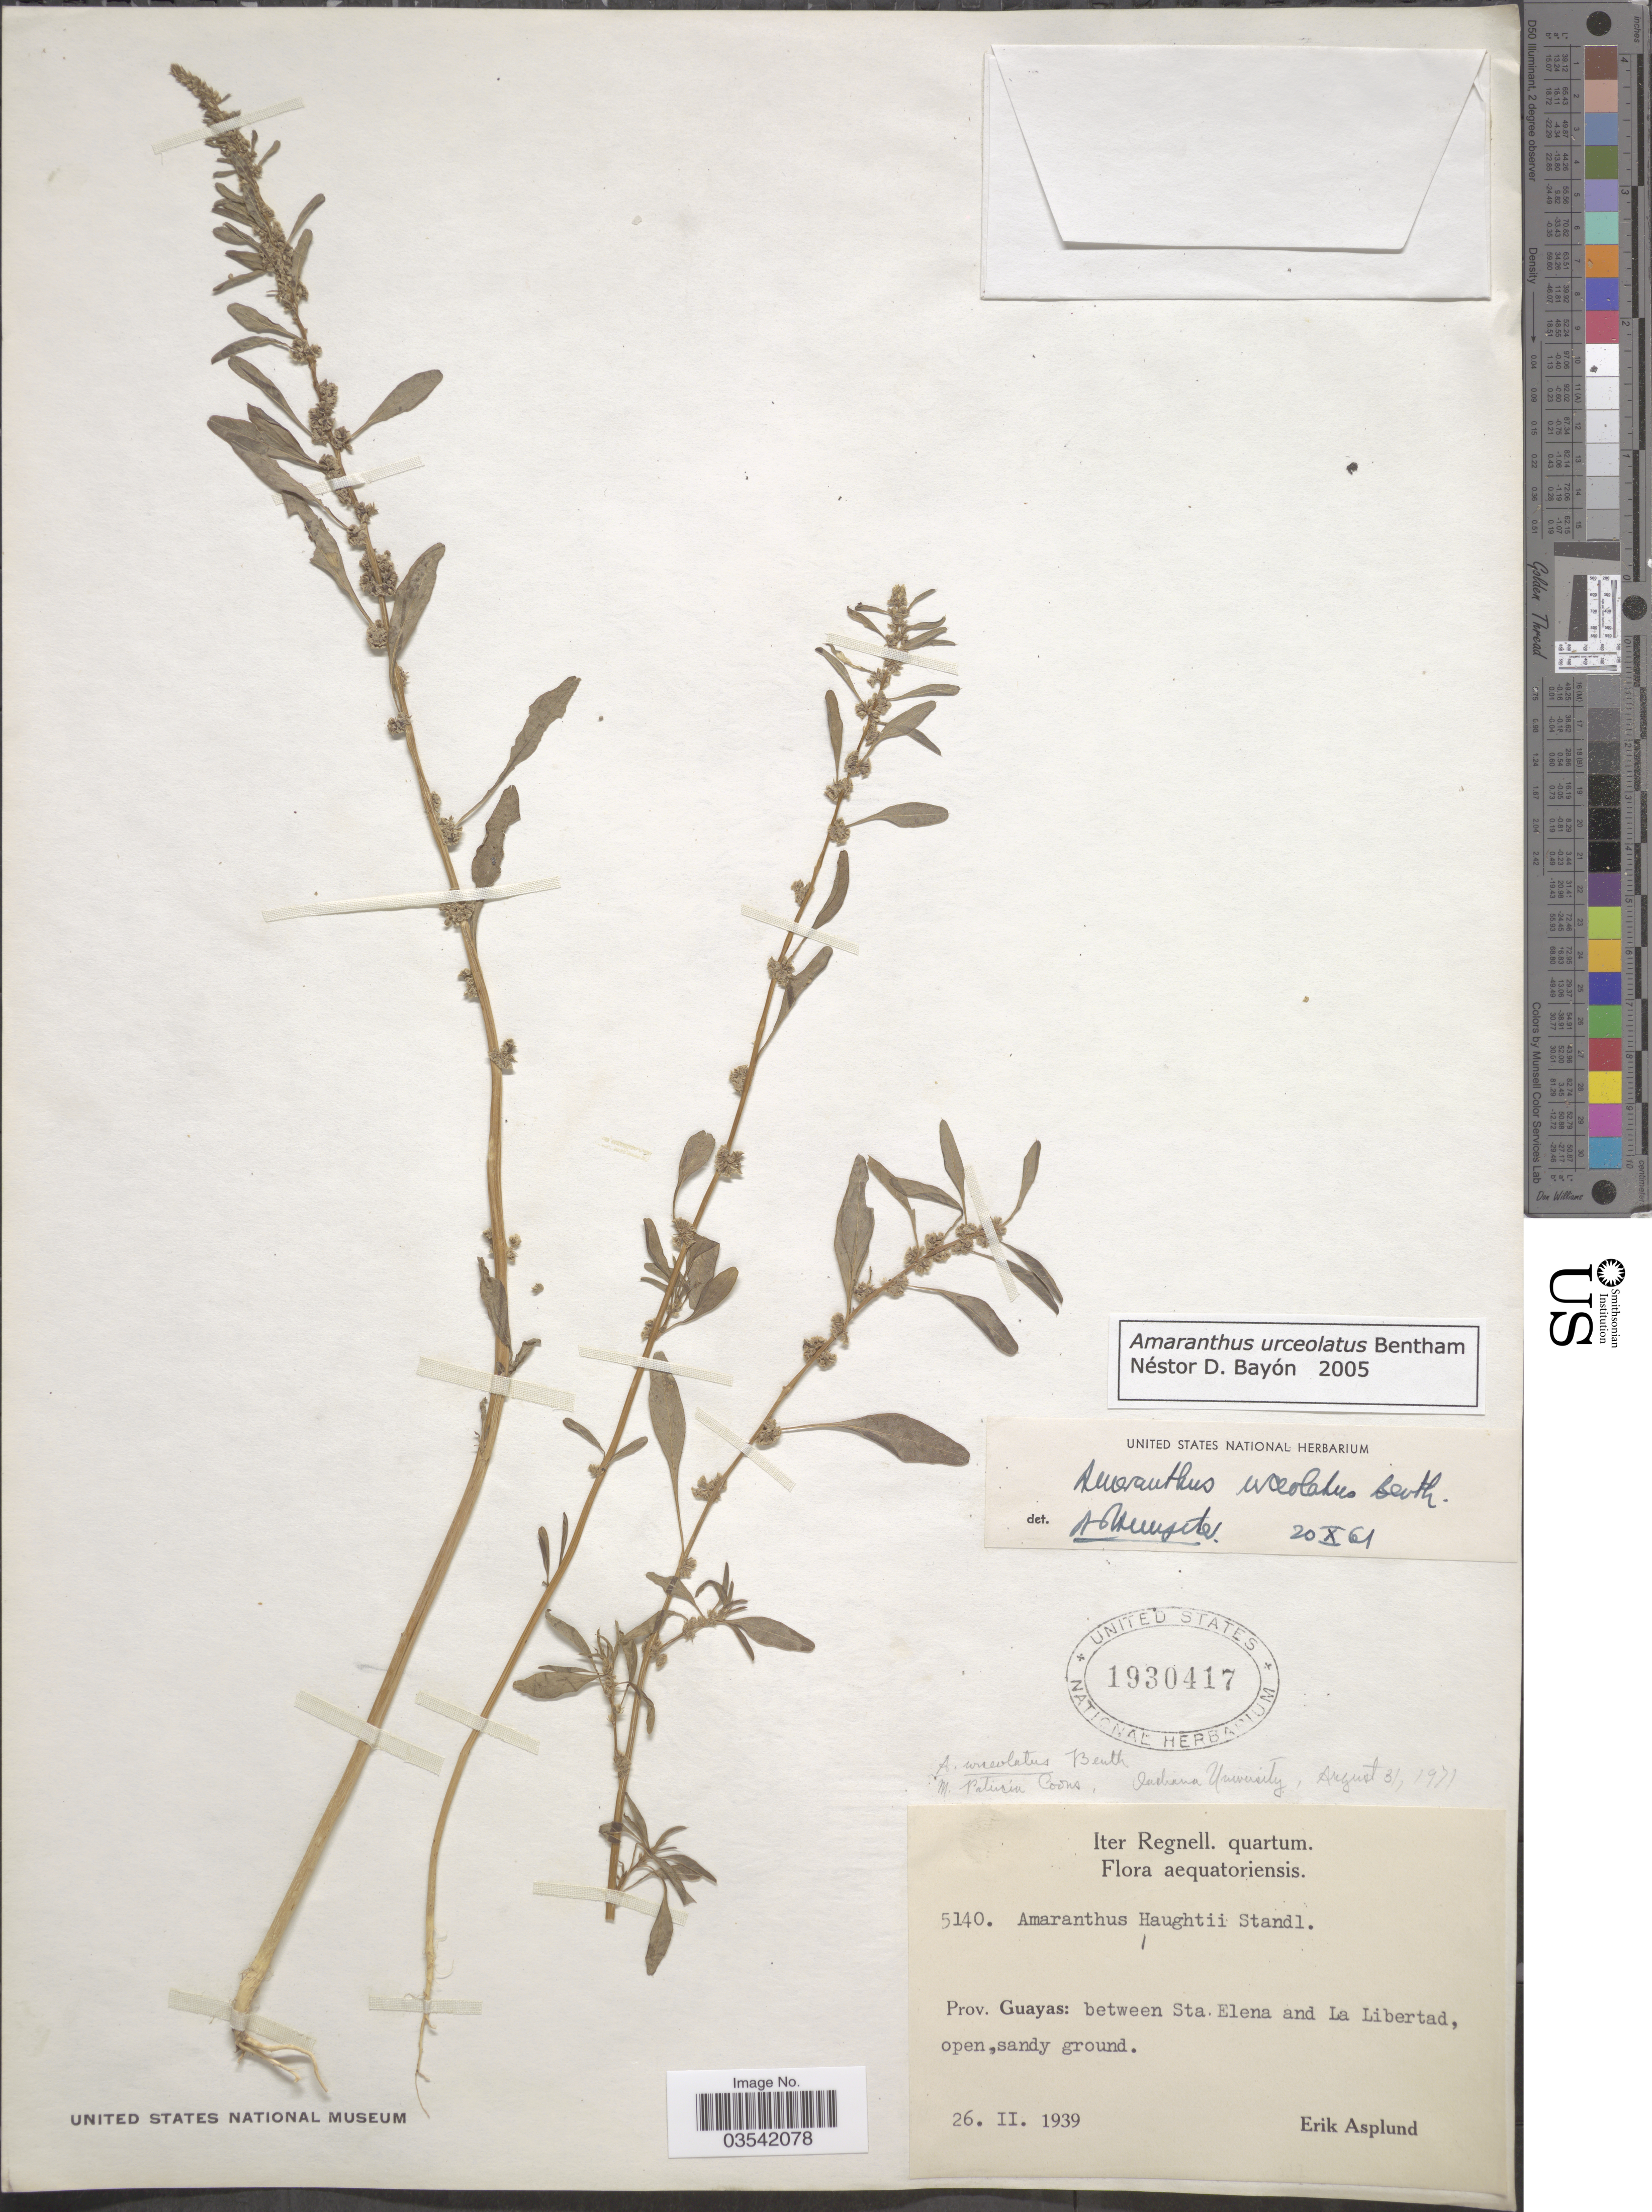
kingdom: Plantae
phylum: Tracheophyta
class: Magnoliopsida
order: Caryophyllales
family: Amaranthaceae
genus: Amaranthus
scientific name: Amaranthus urceolatus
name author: Benth.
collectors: E. Asplund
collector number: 5140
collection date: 1939-02-26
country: Ecuador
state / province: Guayas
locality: Between Sta Elena and La Libertad.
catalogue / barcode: US 1930417